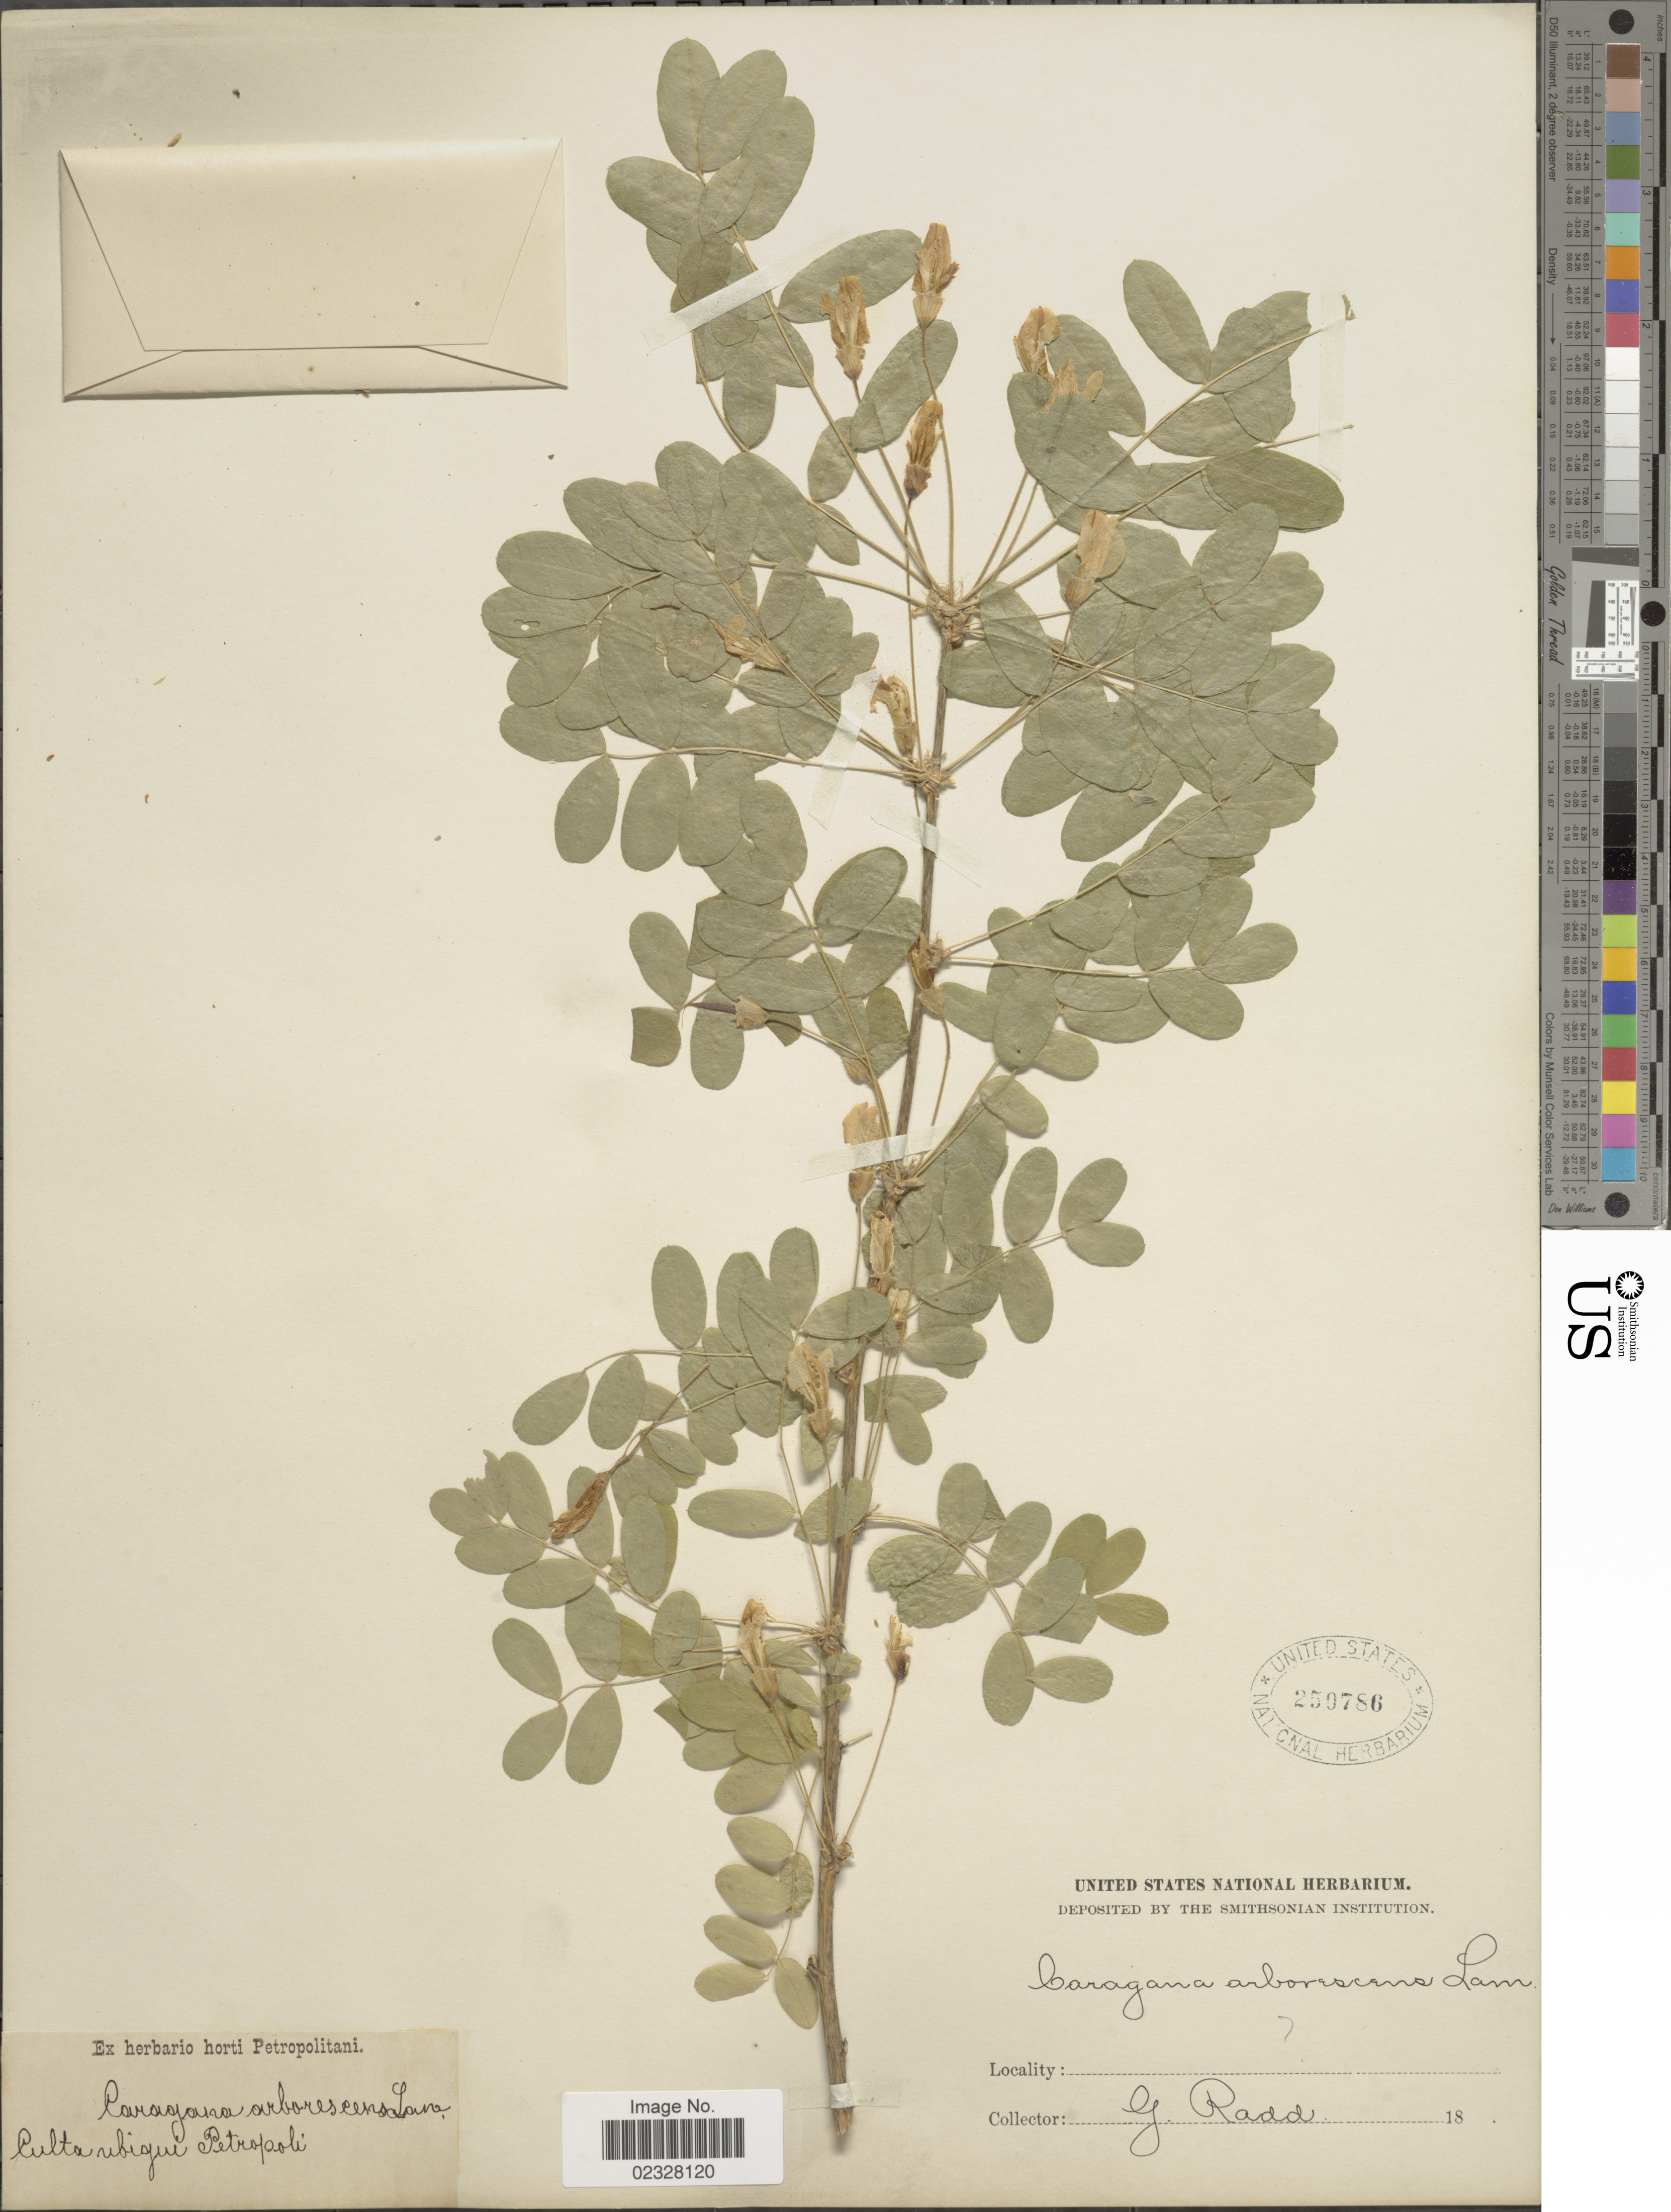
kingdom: Plantae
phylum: Tracheophyta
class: Magnoliopsida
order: Fabales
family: Fabaceae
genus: Caragana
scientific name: Caragana arborescens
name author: Lam.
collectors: G. Radd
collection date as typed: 18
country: Russian Federation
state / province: Leningrad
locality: Culta ubigue Petropoli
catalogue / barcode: US 250786